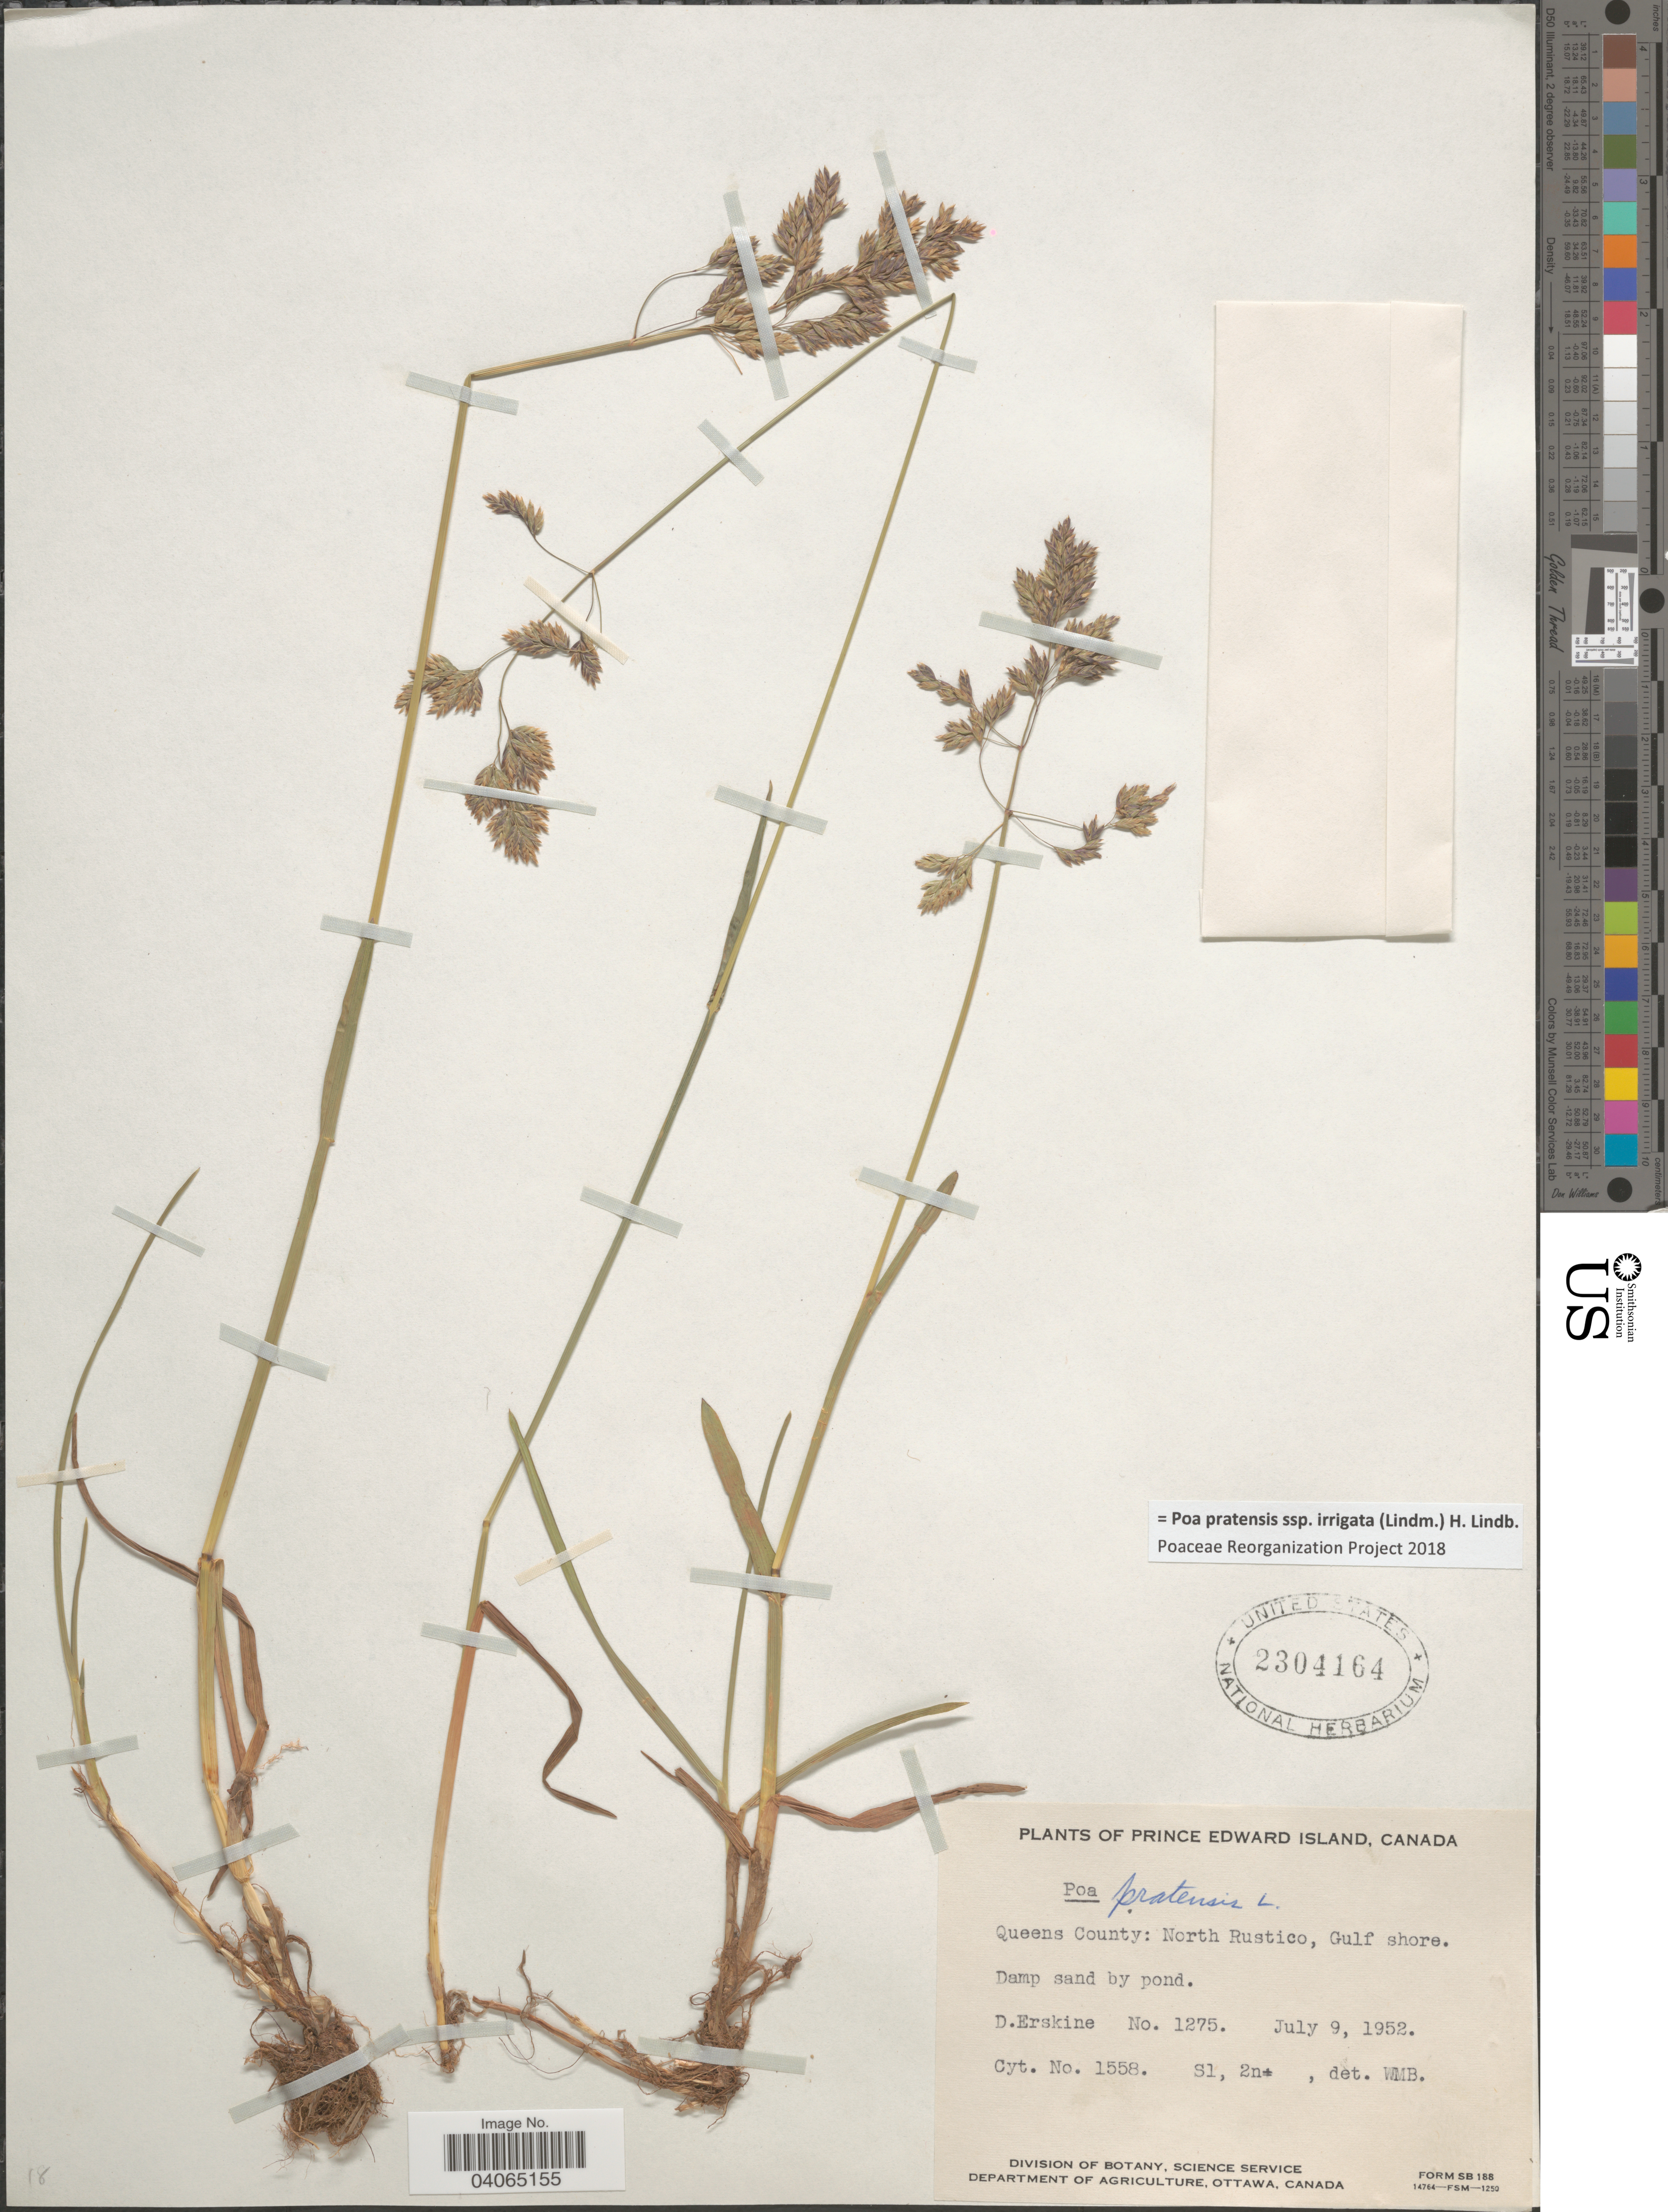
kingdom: Plantae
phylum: Tracheophyta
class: Liliopsida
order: Poales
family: Poaceae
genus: Poa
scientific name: Poa pratensis subsp. irrigata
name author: (Lindm.) H. Lindb.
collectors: D. Erskine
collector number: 1275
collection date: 1952-07-09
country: Canada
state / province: Prince Edward Island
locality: Queens County: North Rustico, Gulf shore.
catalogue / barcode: US 2304164